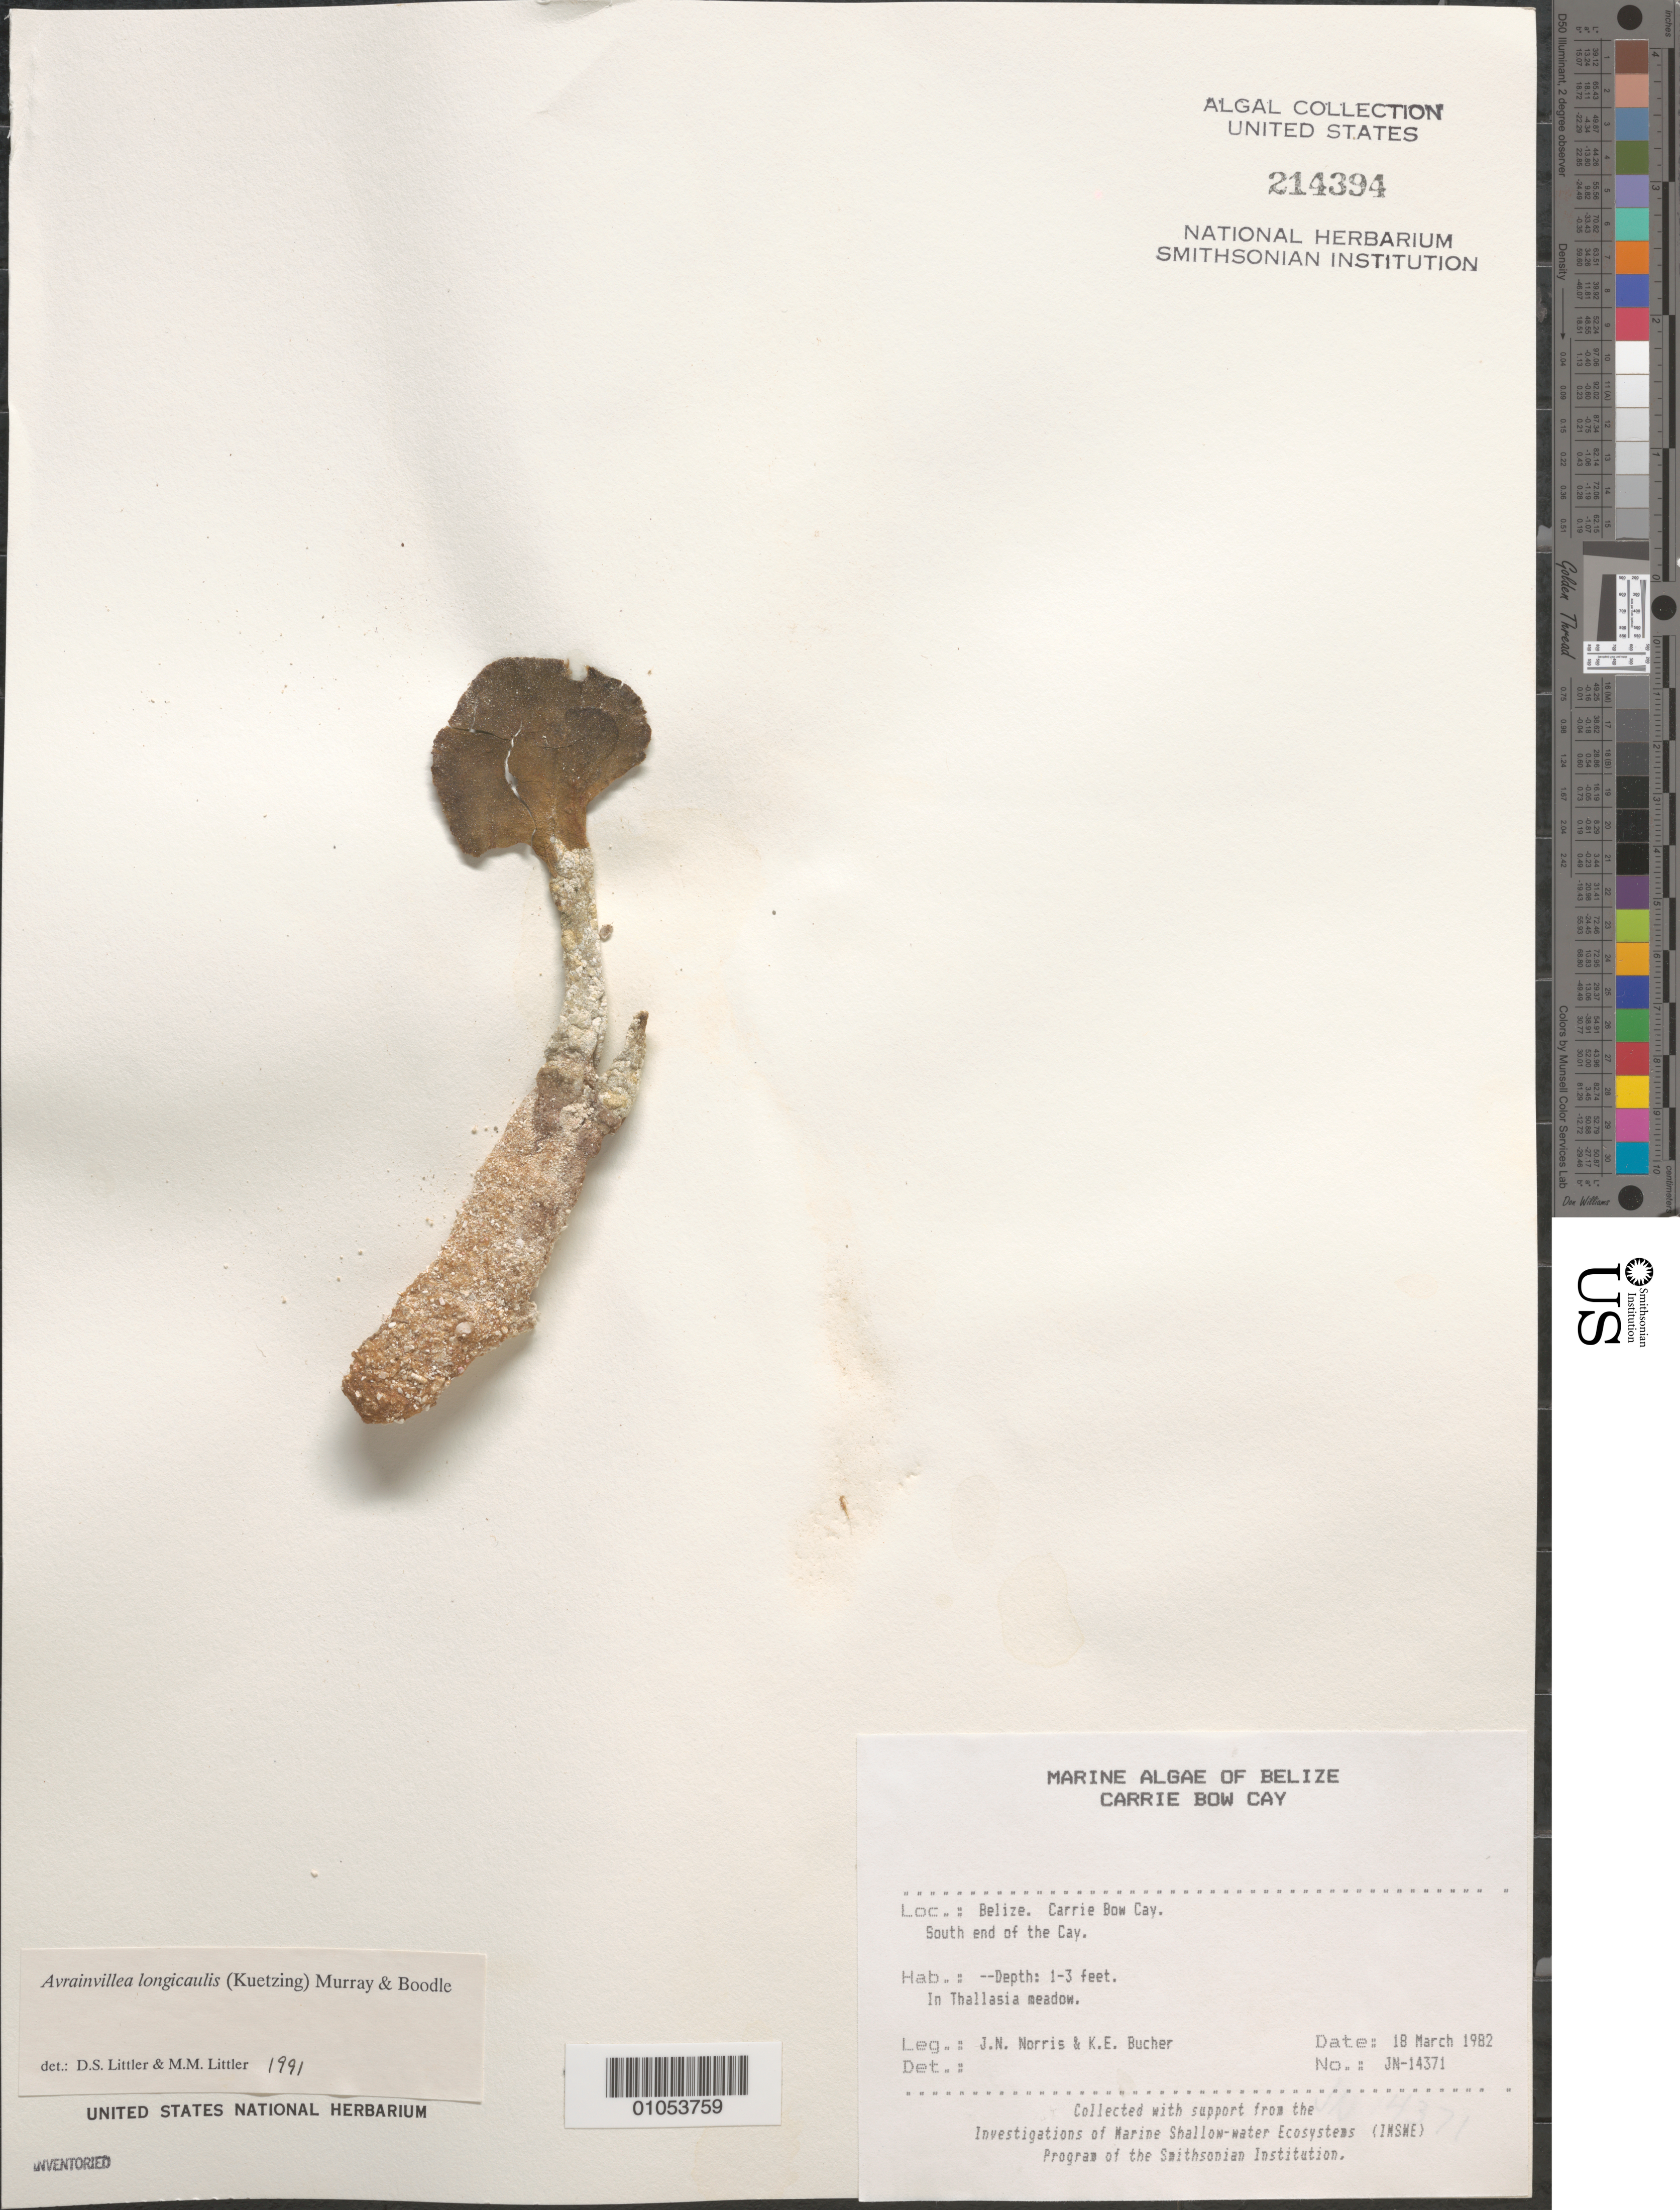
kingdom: Plantae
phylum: Chlorophyta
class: Ulvophyceae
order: Bryopsidales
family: Dichotomosiphonaceae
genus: Avrainvillea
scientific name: Avrainvillea longicaulis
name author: (Kütz.) G. Murray & Boodle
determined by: Littler, D. S.; Littler, M. M.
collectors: J. N. Norris & K. E. Bucher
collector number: JN-14371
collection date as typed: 18 Mar 1982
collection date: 1982-03-18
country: Belize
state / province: Stann Creek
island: Carrie Bow Cay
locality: South end of Carrie Bow Cay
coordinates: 16 48'N, 88 05'W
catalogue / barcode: US 214394